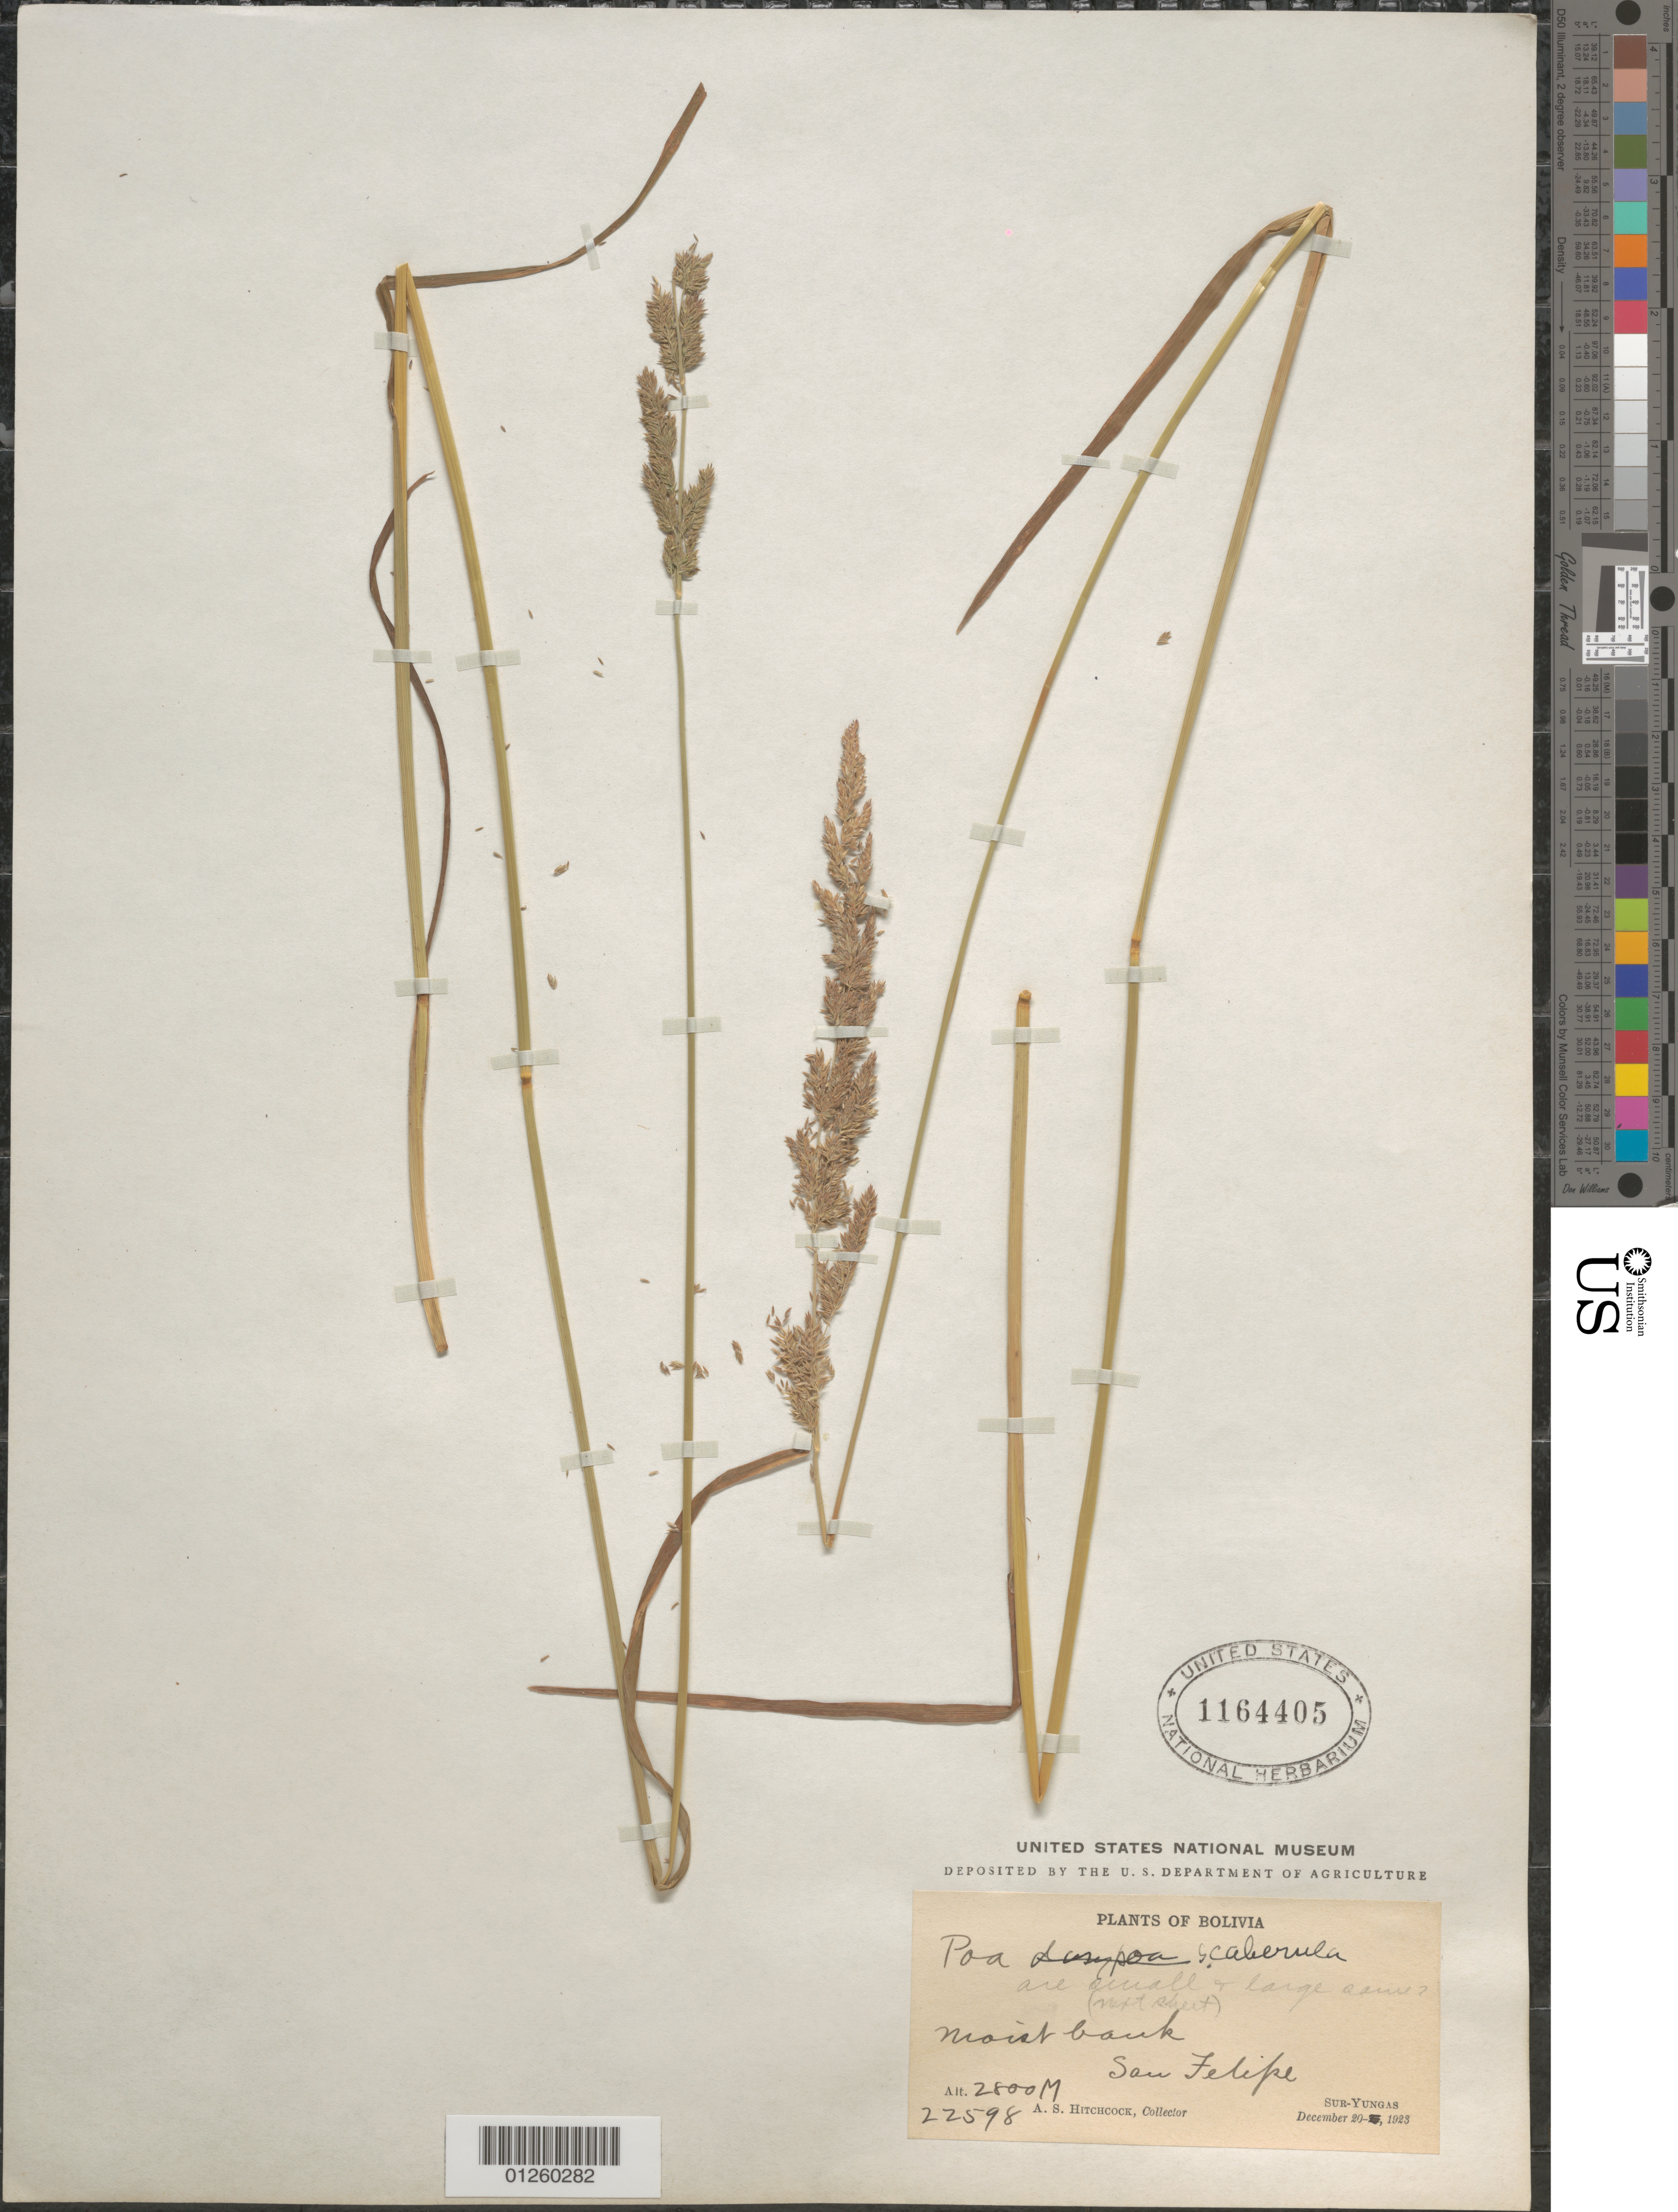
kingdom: Plantae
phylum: Tracheophyta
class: Liliopsida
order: Poales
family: Poaceae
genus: Poa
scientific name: Poa scaberula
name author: Hook. f.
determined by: Soreng, Robert J., Research Associate (BOT), Smithsonian Institution - National Museum of Natural History (UNITED STATES)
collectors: A. S. Hitchcock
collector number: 22598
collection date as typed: December 20, 1923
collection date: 1923-12-20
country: Bolivia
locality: Sur-Yungas, San Felipe.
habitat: moist bank.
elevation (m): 2800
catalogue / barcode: US 1164405